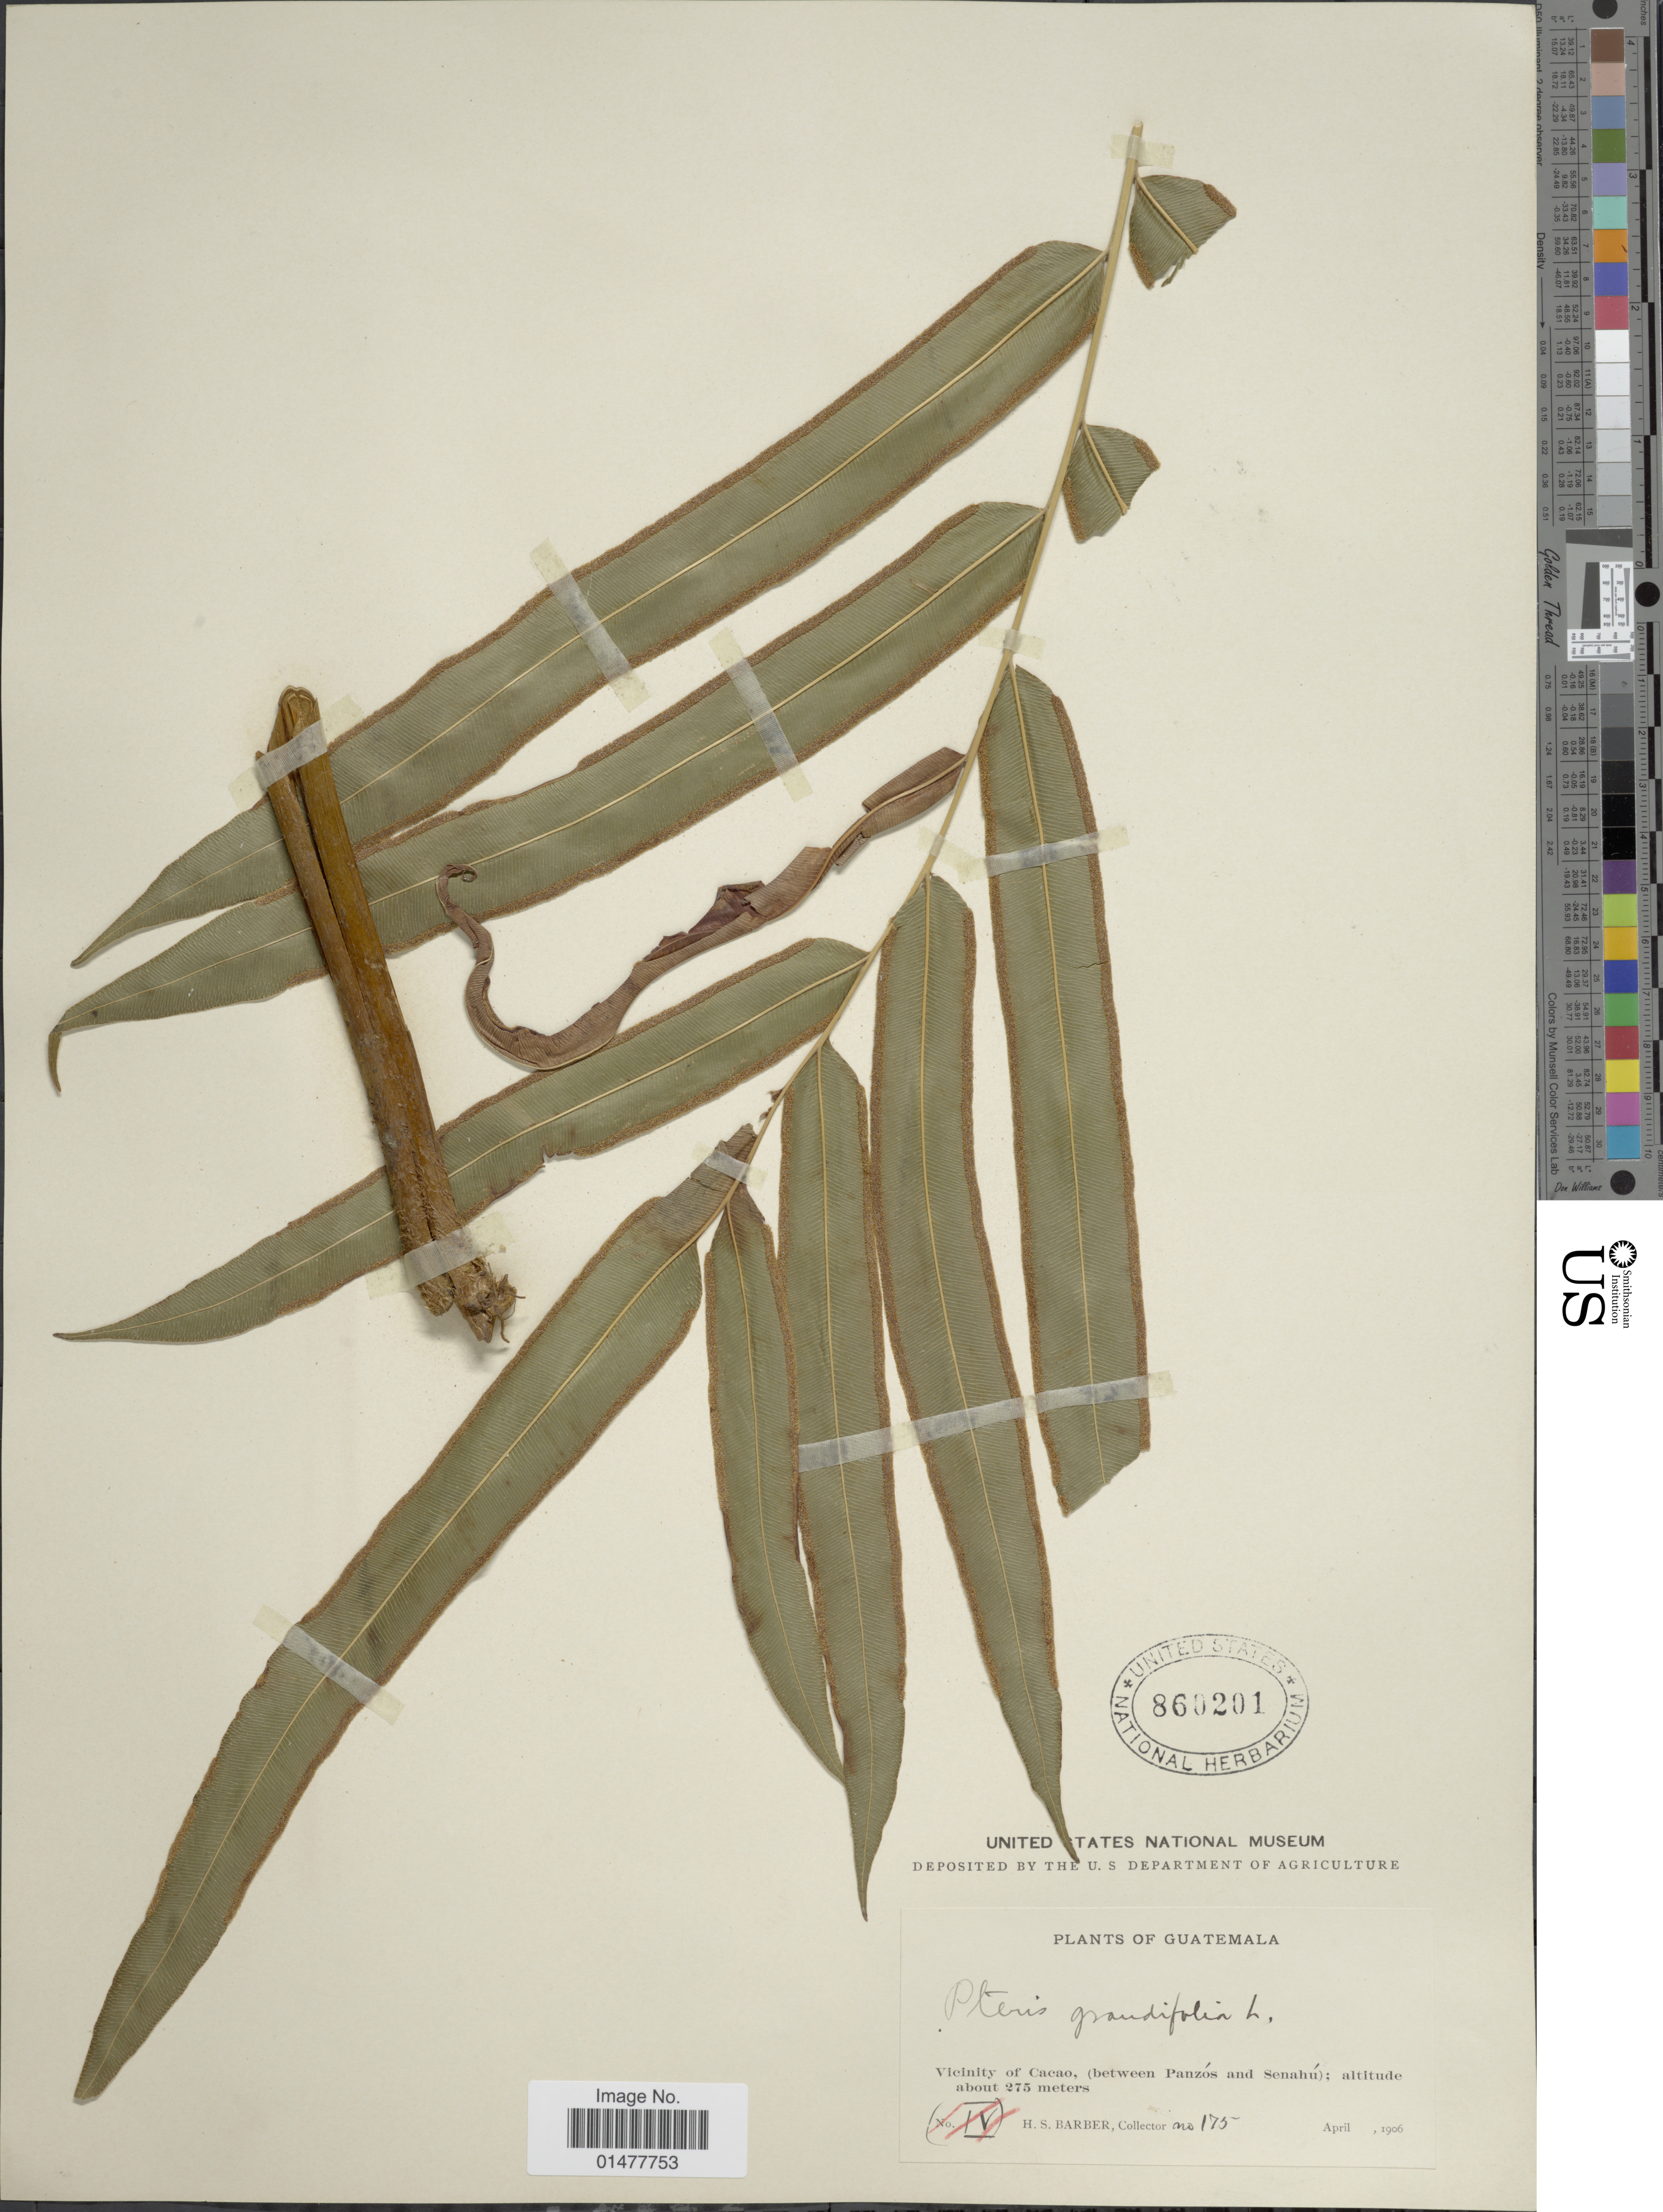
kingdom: Plantae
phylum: Tracheophyta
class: Polypodiopsida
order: Polypodiales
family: Pteridaceae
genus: Pteris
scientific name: Pteris grandifolia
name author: L.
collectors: H. Barber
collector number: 175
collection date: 1906-04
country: Guatemala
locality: Vicinity of Cacao, (between Panzós and Senahú).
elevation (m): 275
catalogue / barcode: US 860201